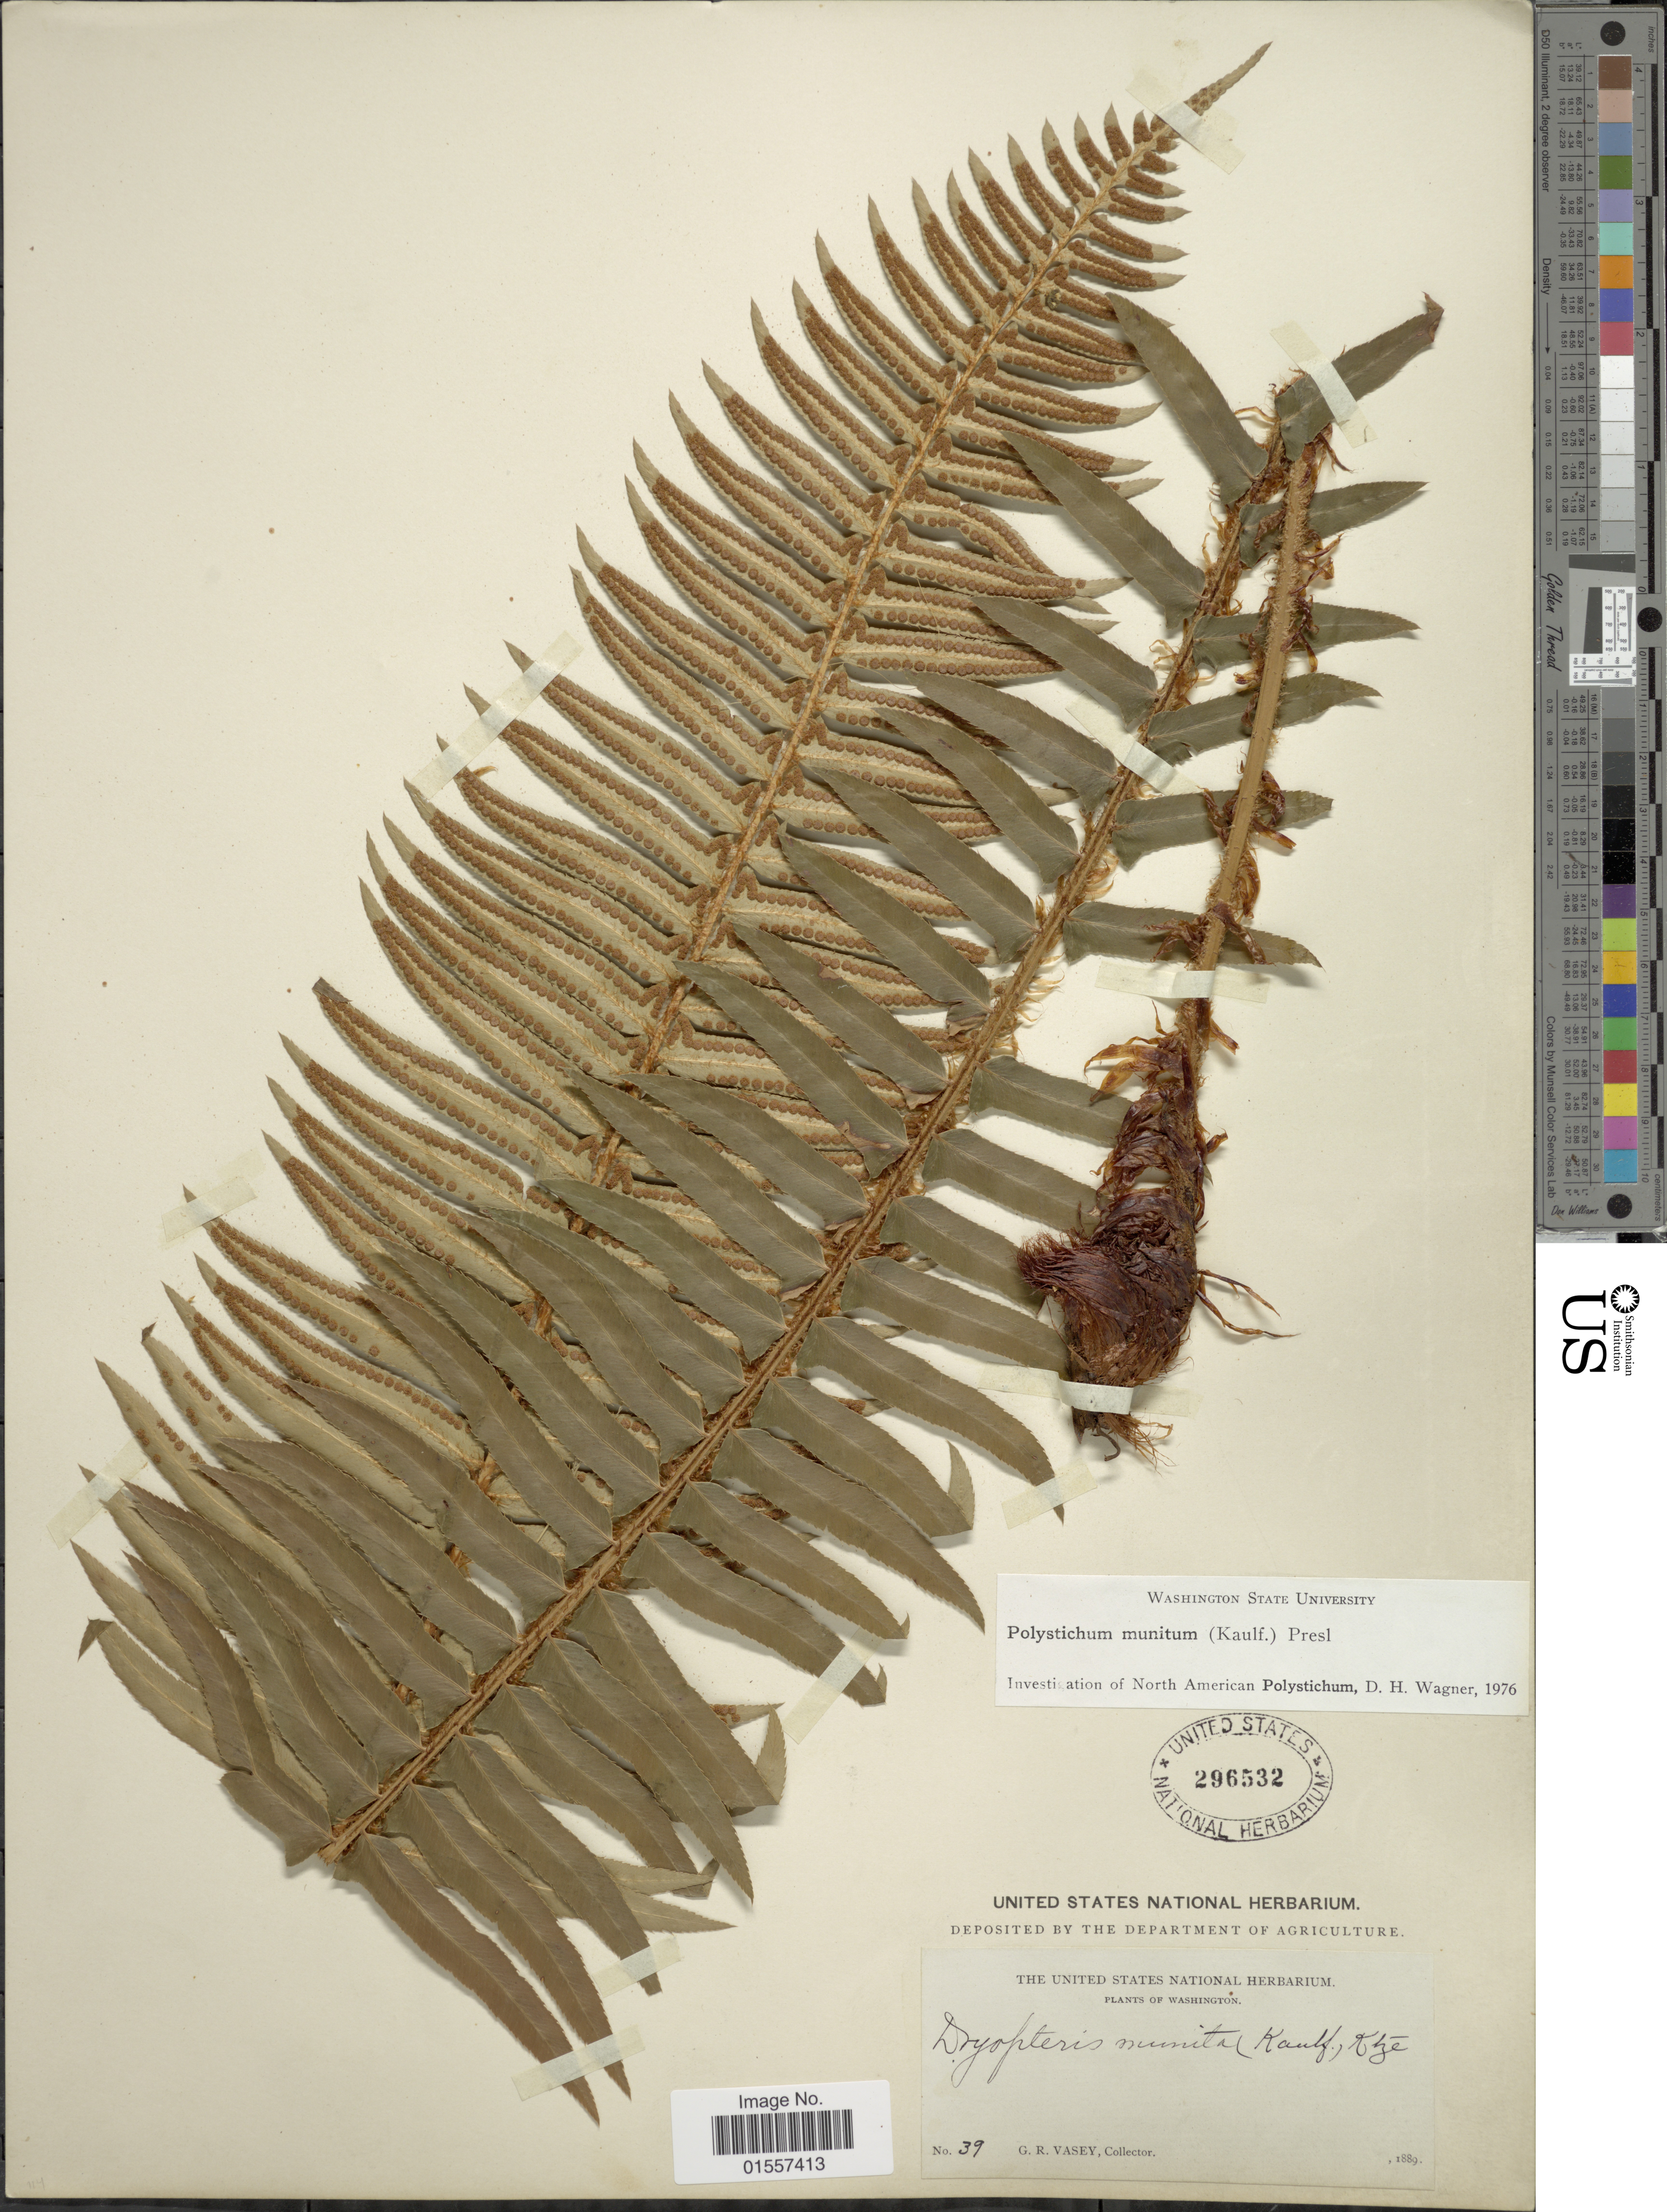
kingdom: Plantae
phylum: Tracheophyta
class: Polypodiopsida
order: Polypodiales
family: Dryopteridaceae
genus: Polystichum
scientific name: Polystichum munitum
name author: (Kaulf.) C. Presl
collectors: G. R. Vasey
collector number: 39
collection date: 1889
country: United States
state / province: Washington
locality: Washington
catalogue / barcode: US 296532